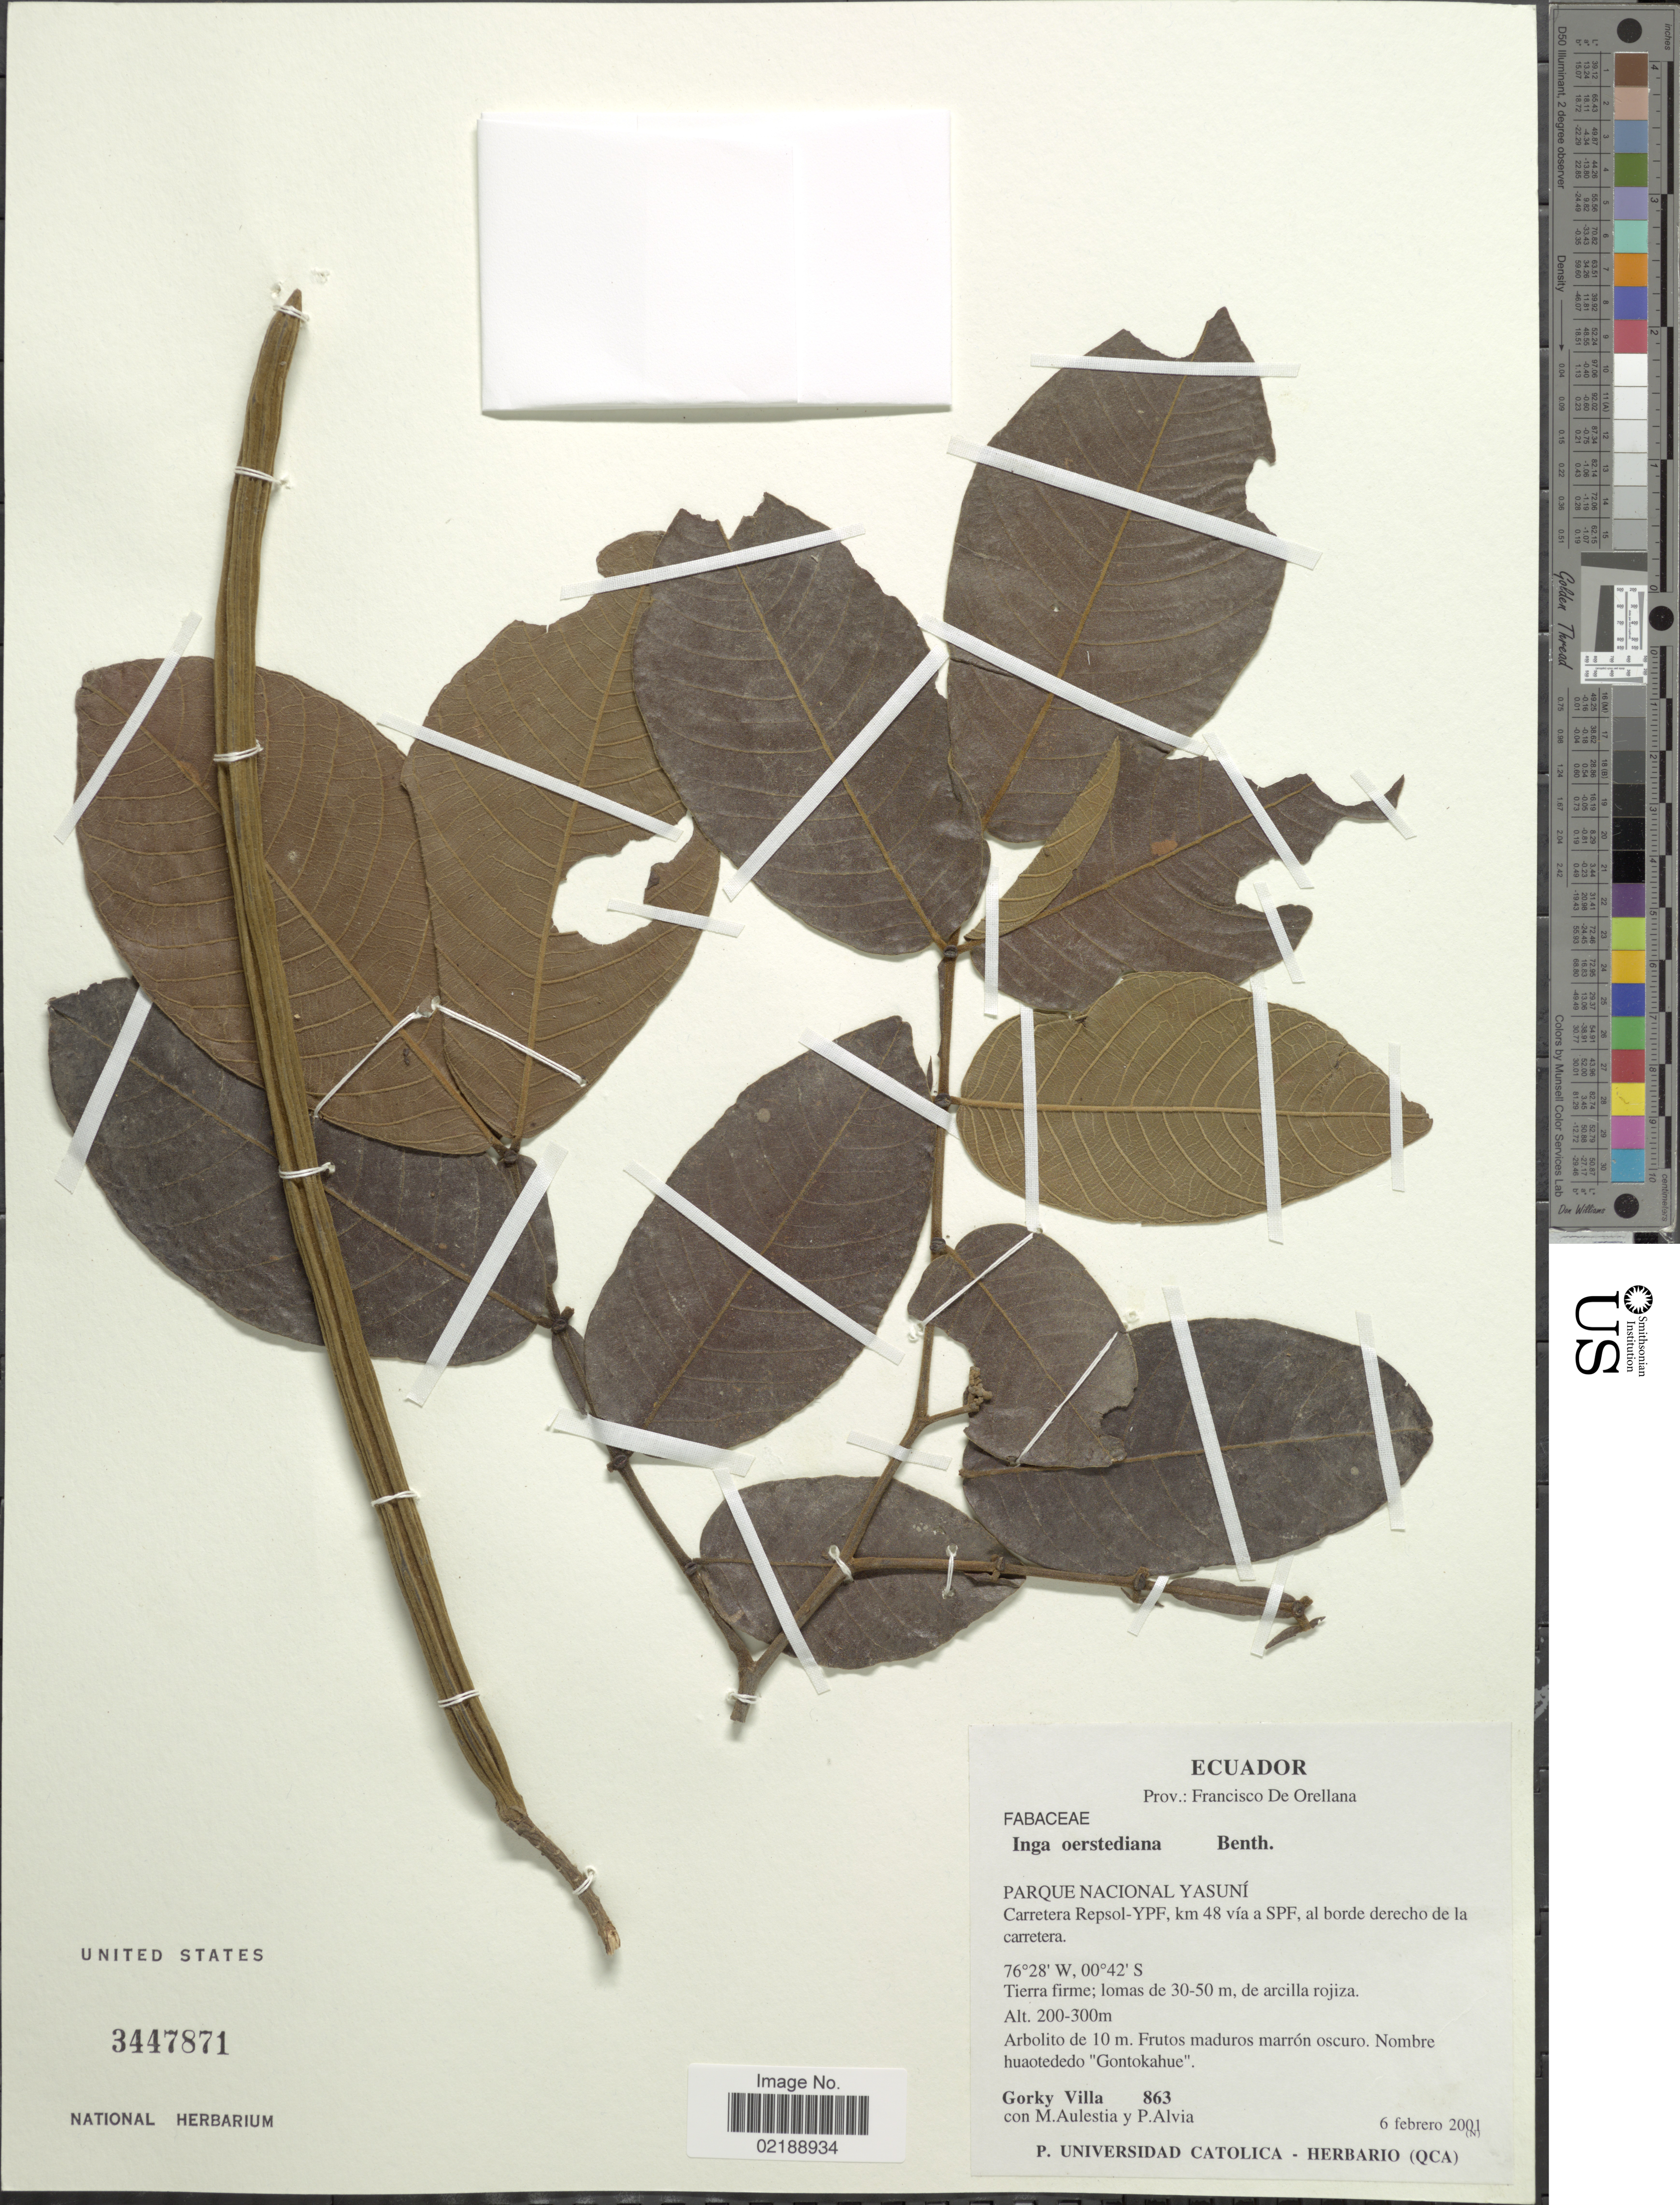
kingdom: Plantae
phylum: Tracheophyta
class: Magnoliopsida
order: Fabales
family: Fabaceae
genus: Inga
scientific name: Inga oerstediana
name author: Benth.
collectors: G. Villa, M. Aulestia & P. Alvia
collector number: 863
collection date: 2001-02-06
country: Ecuador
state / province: Orellana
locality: Prov.: Francisco De Orellana, Parque Nacional Yasuní Carretera Repsol-YPF, km 48 vía a SPF, al borde derecho de la carretera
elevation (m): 200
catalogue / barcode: US 3447871